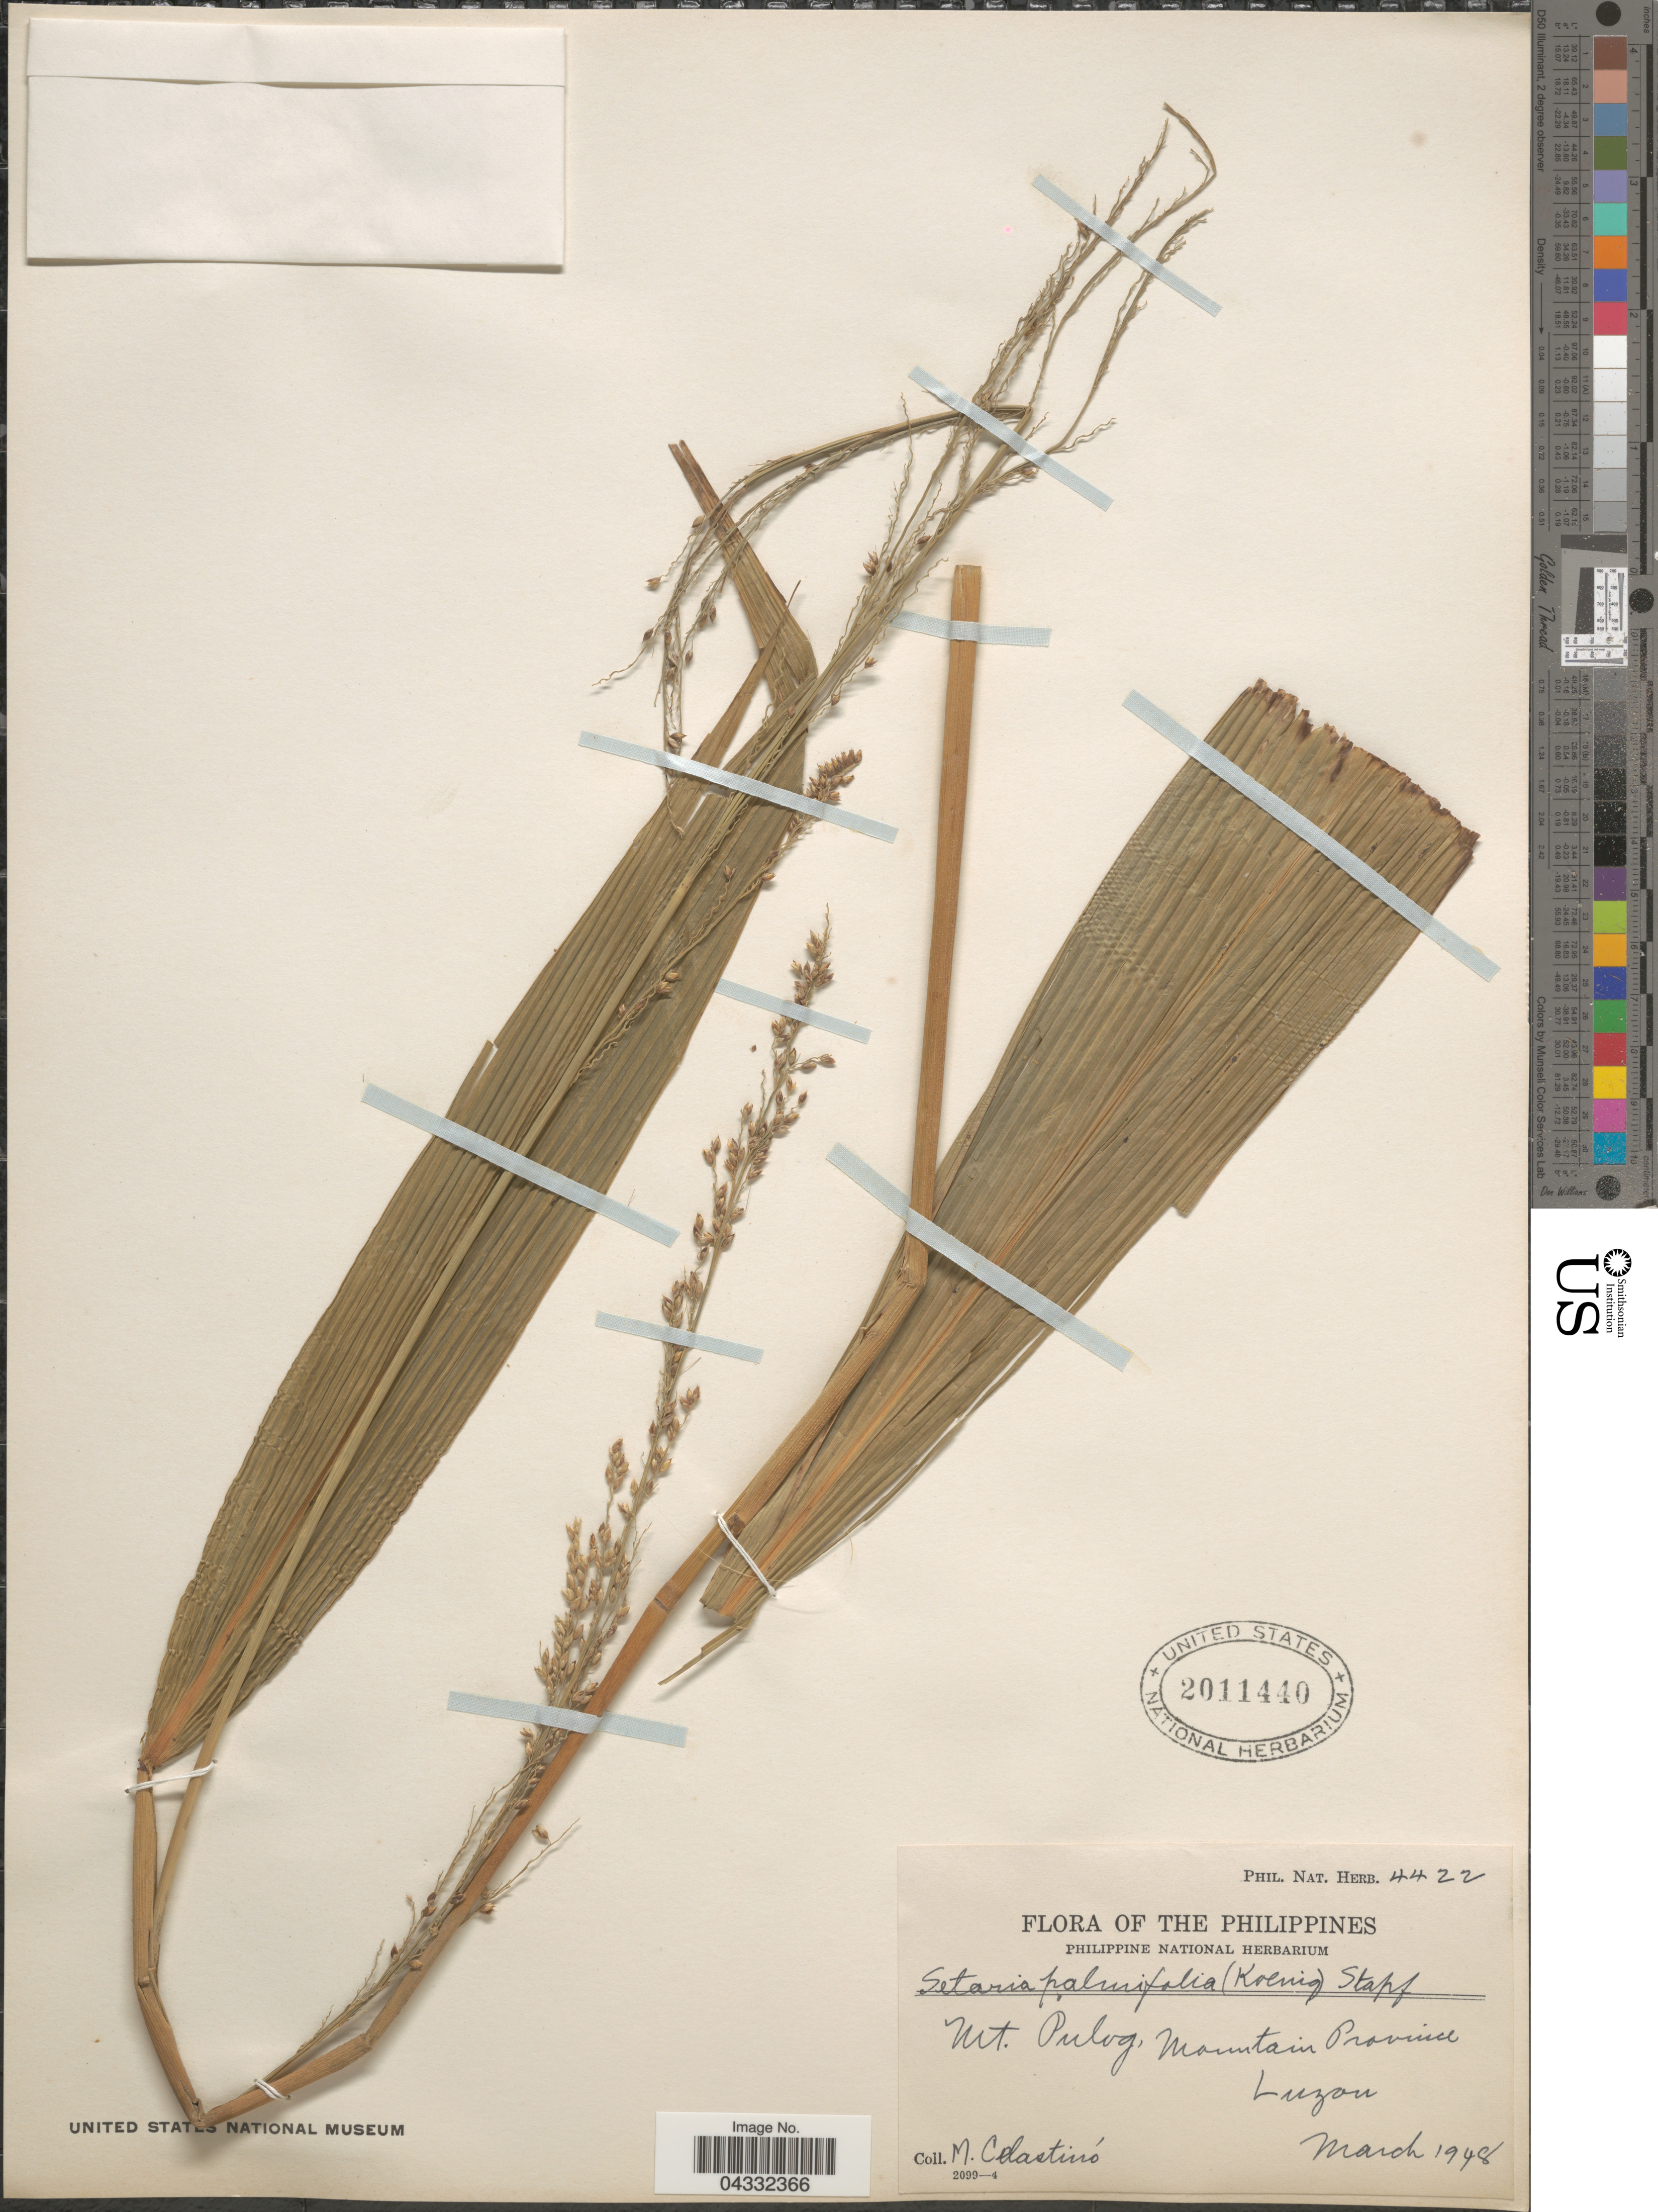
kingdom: Plantae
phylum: Tracheophyta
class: Liliopsida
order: Poales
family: Poaceae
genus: Setaria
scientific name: Setaria palmifolia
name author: (J. Koenig) Stapf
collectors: M. Celastino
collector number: Phil. Nat. Herb. 4422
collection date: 1948-03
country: Philippines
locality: Mt. Pulog, Mountain Province. Luzon.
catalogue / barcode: US 2011440